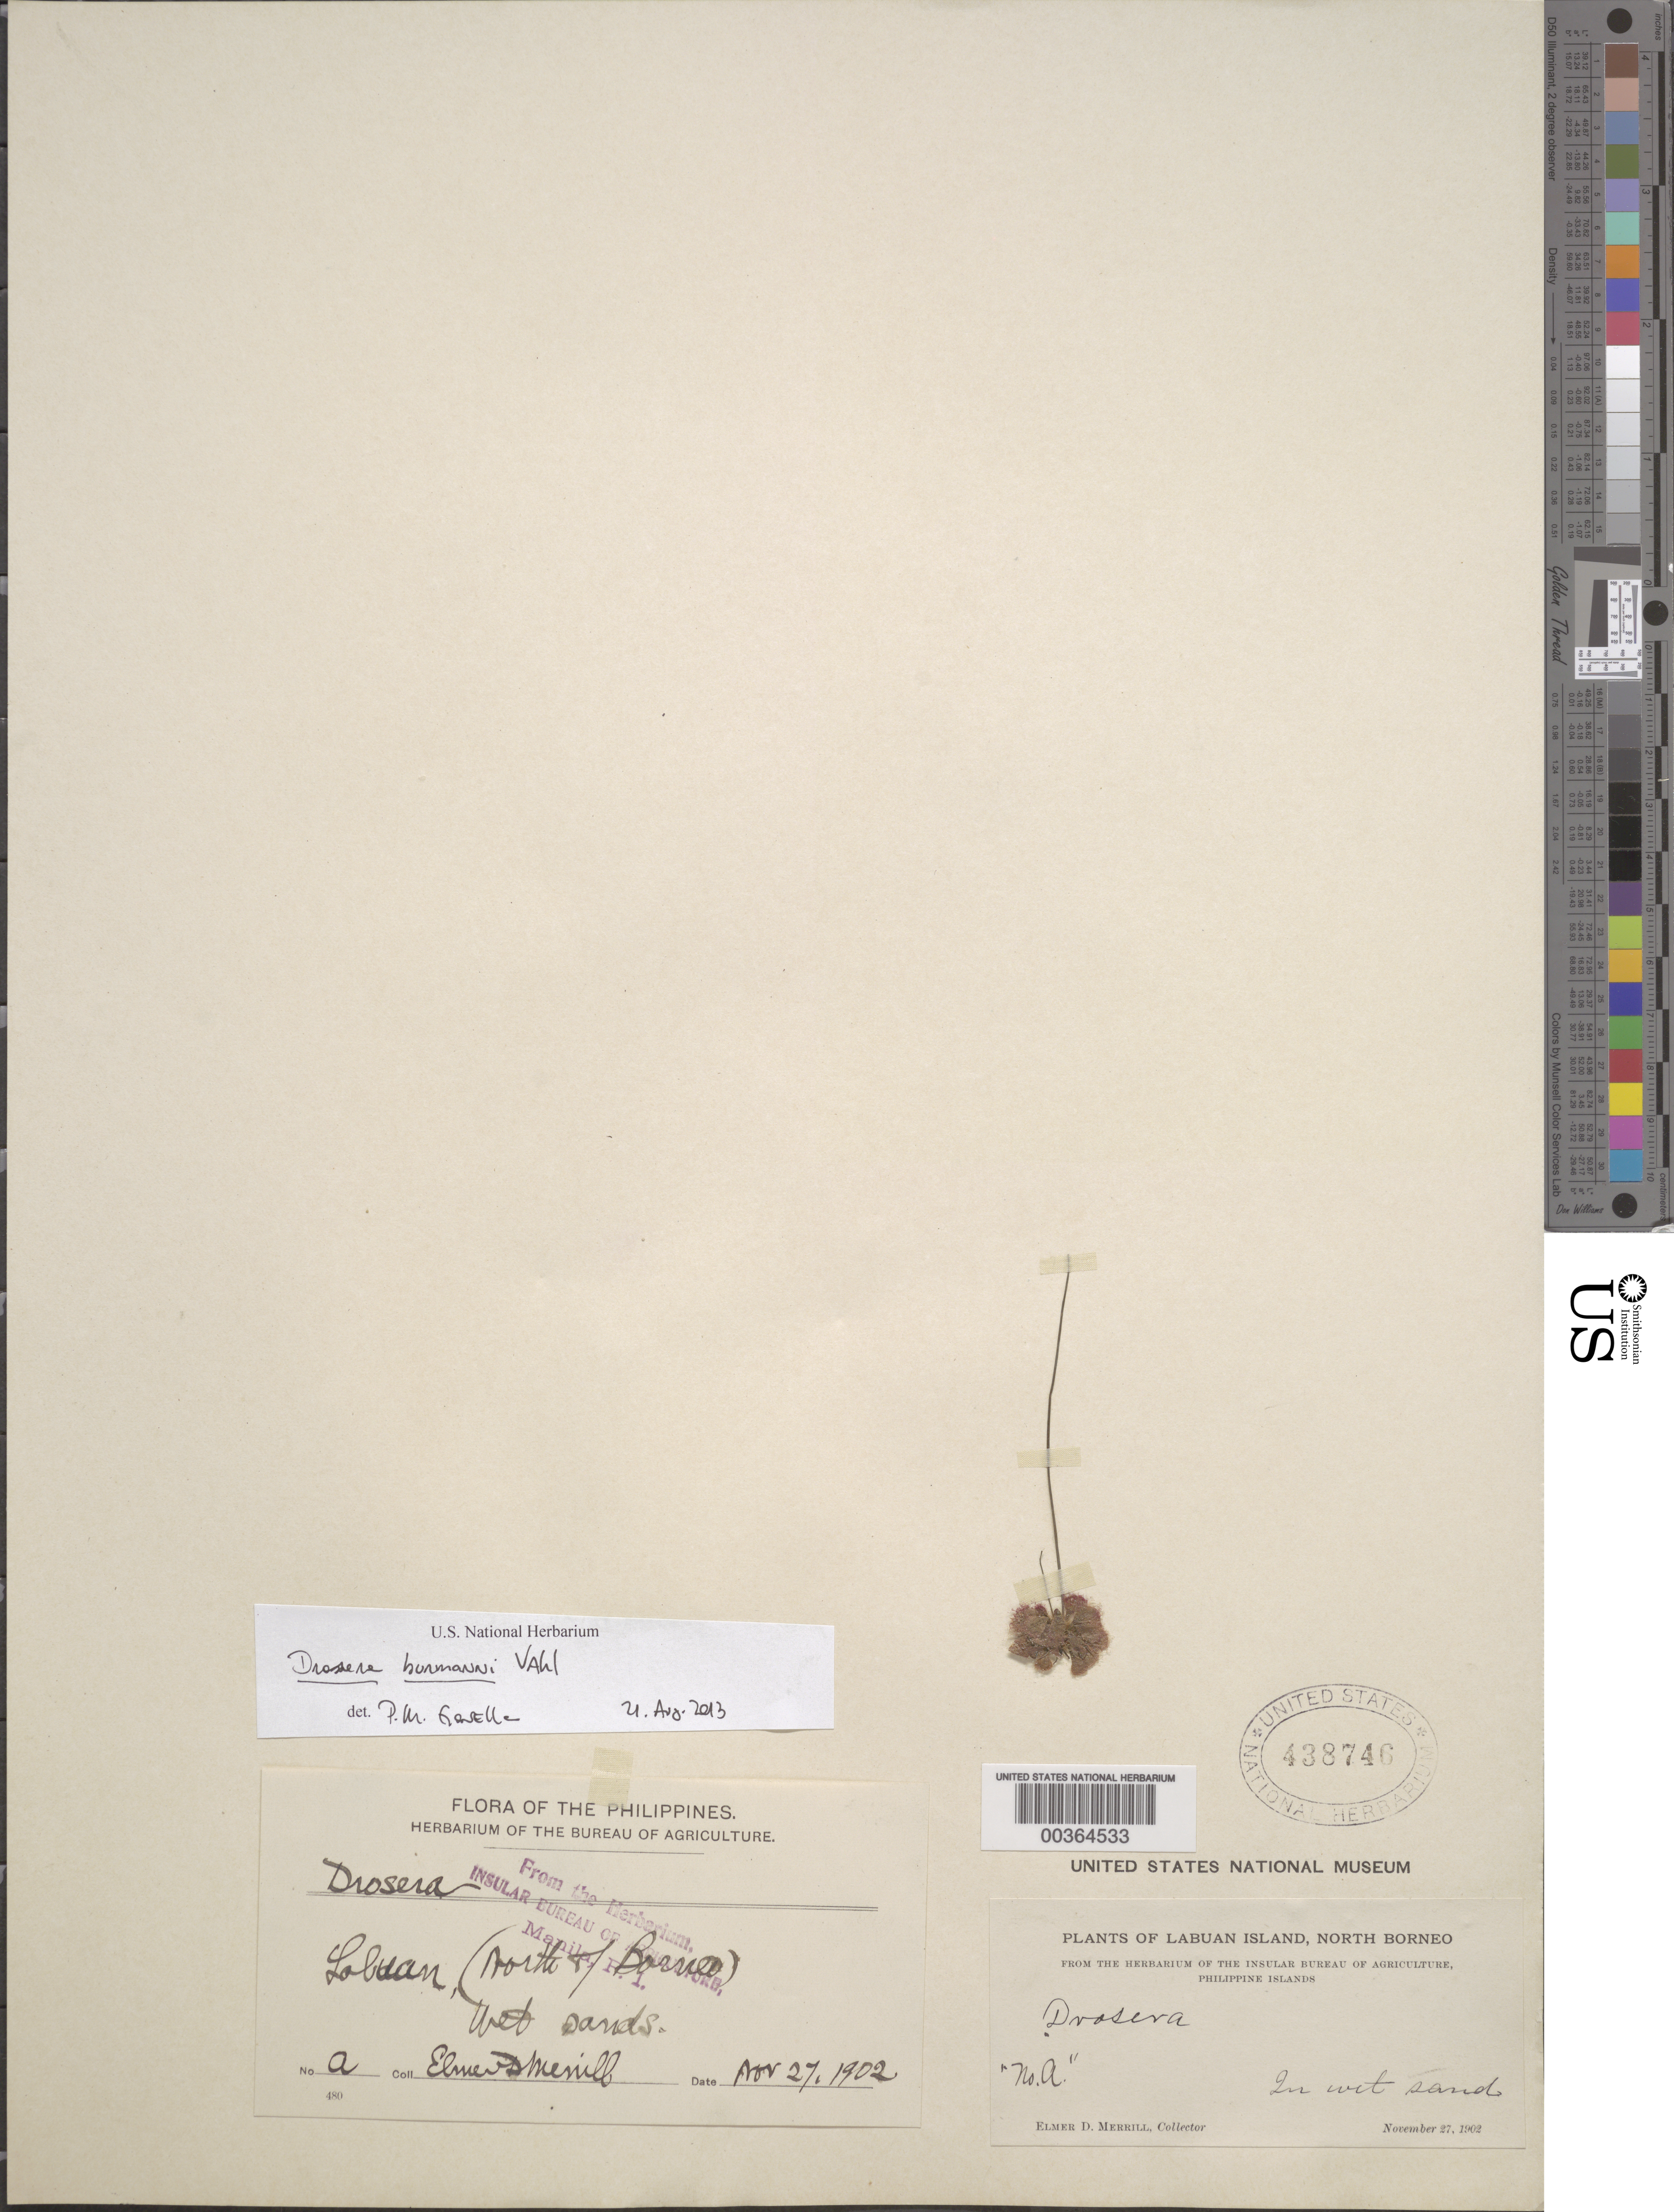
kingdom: Plantae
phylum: Tracheophyta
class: Magnoliopsida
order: Caryophyllales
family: Droseraceae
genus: Drosera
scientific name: Drosera burmanni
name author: Vahl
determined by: Gonella, P. M.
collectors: E. D. Merrill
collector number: A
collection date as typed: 27 Nov 1902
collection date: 1902-11-27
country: Malaysia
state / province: Labuan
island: Labuan I.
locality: North Boreo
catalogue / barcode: US 438746